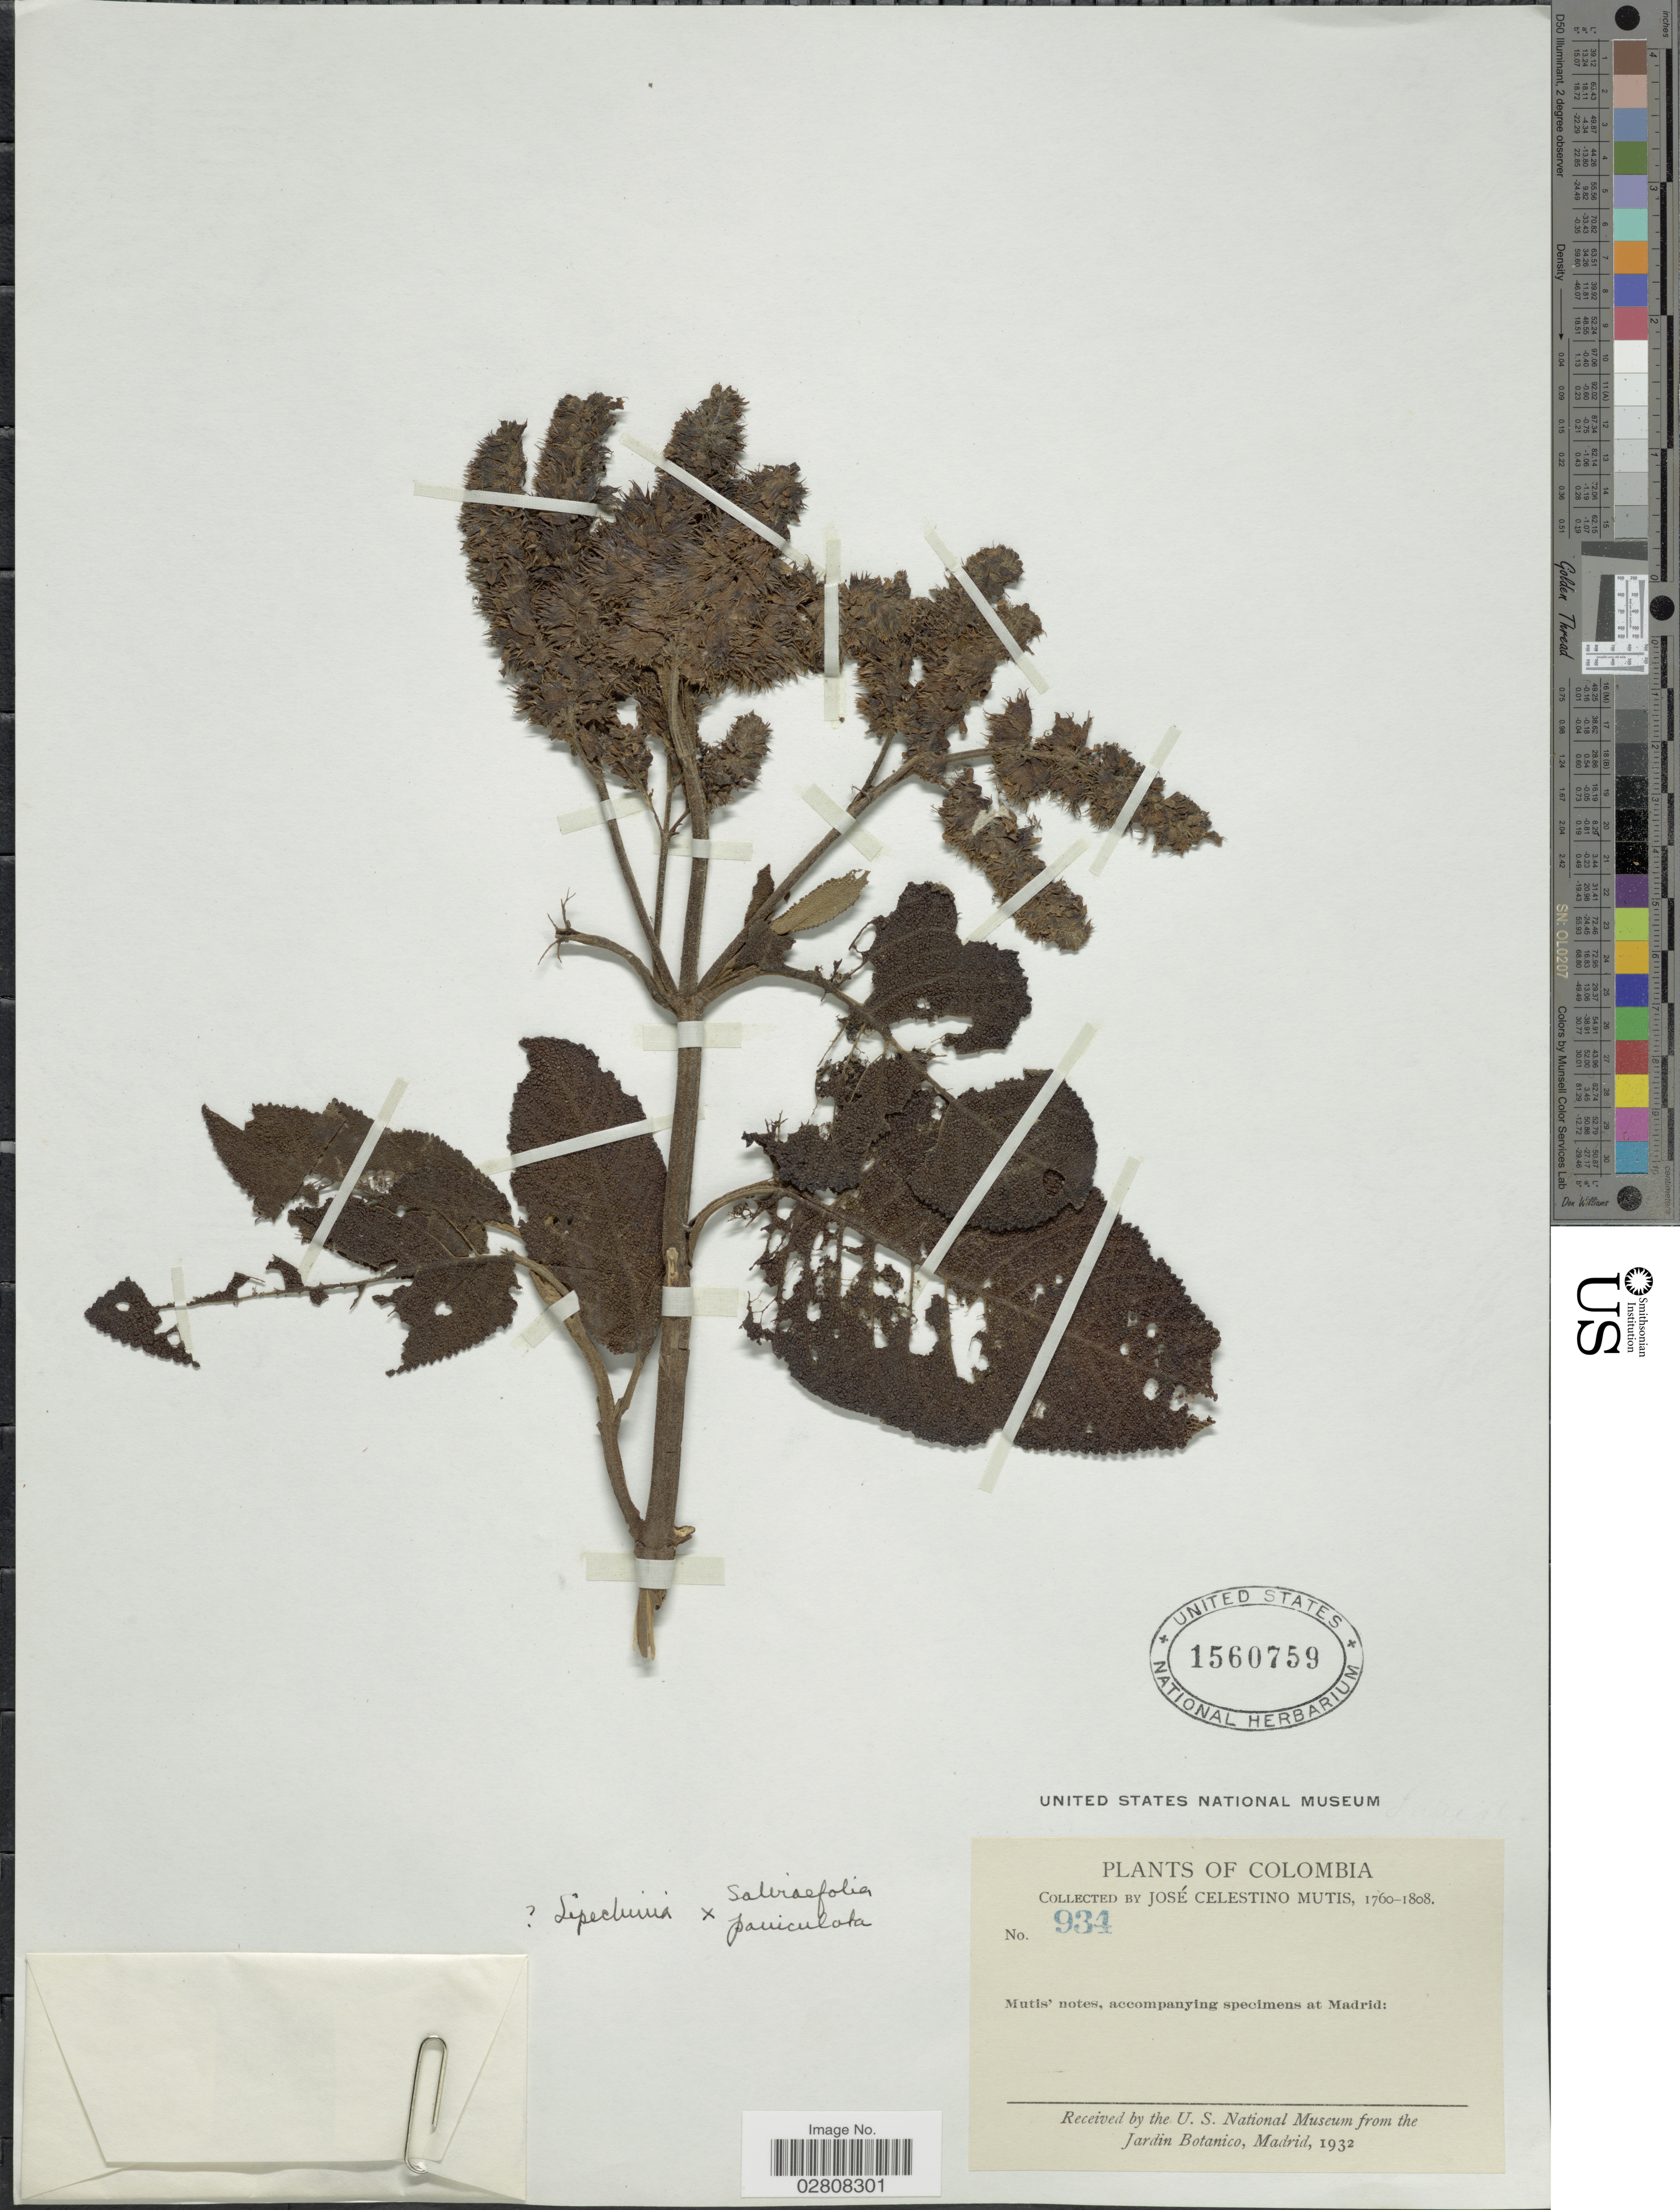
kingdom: Plantae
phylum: Tracheophyta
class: Magnoliopsida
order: Lamiales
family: Lamiaceae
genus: Lepechinia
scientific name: Lepechinia salviifolia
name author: (Kunth) Epling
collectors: J. C. B. Mutis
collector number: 934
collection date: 1760/1808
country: Colombia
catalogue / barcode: US 1560759